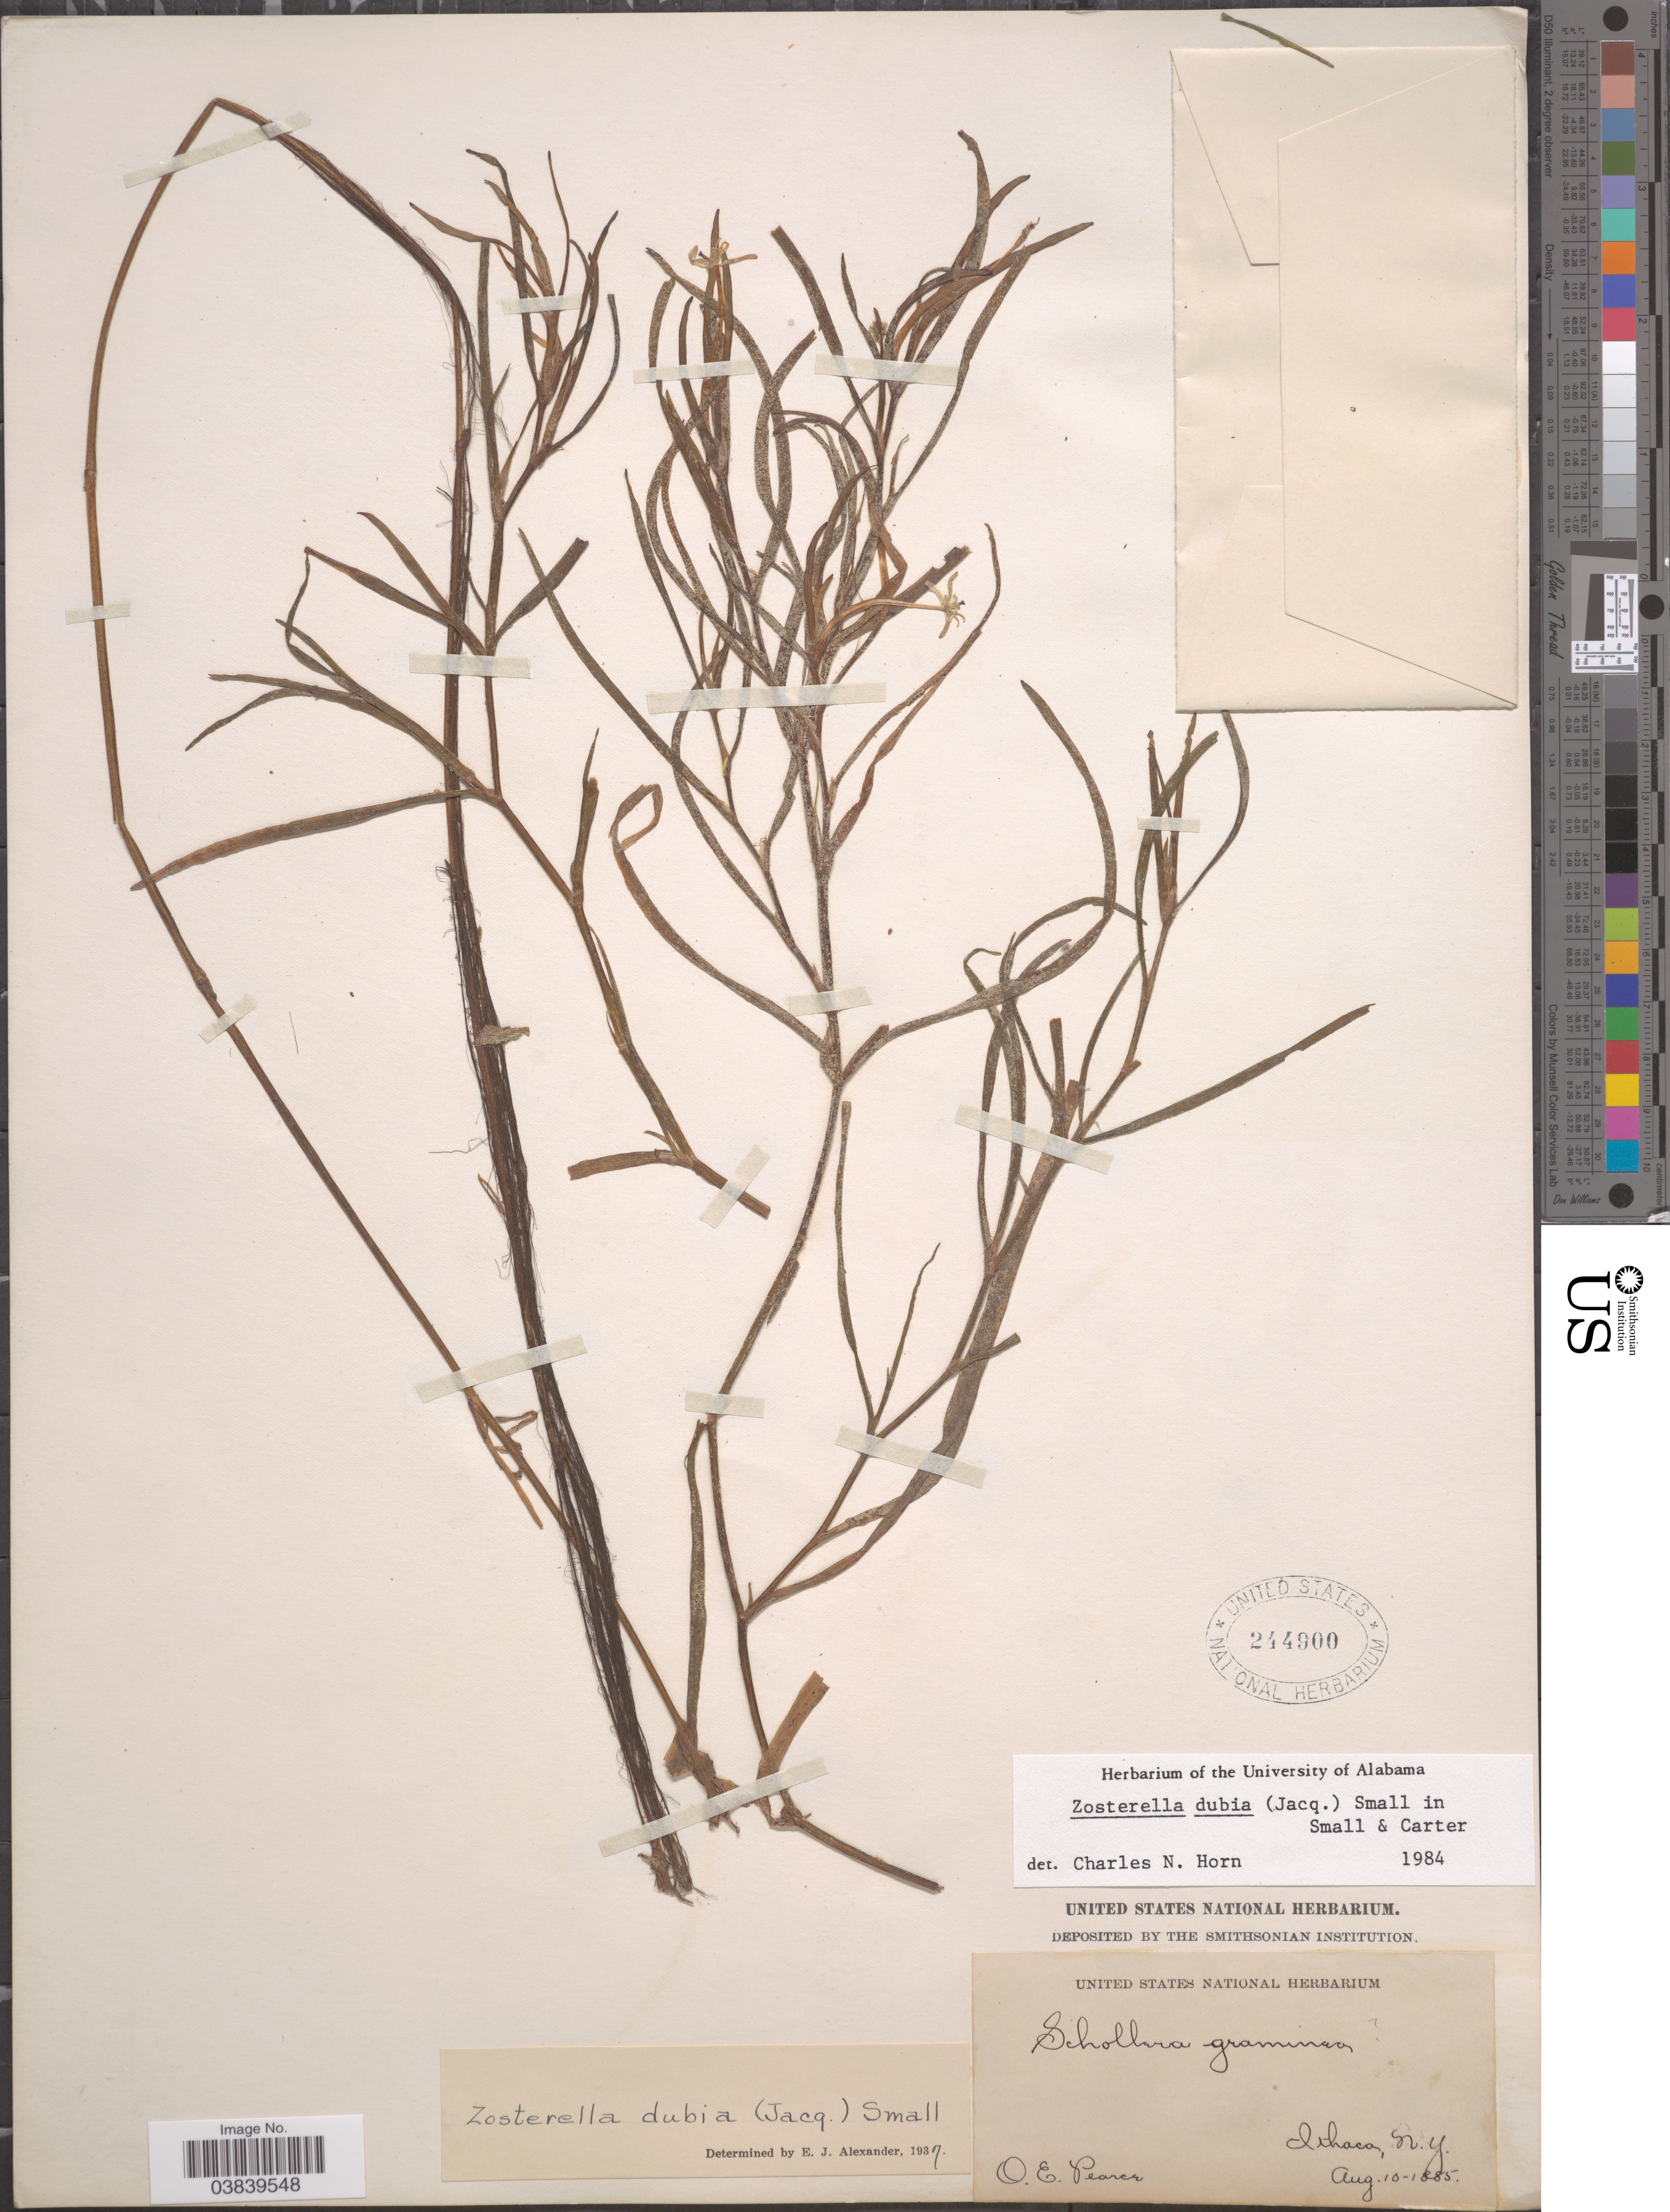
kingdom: Plantae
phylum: Tracheophyta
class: Liliopsida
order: Commelinales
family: Pontederiaceae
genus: Heteranthera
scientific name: Heteranthera dubia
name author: (Jacq.) MacMill.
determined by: Strong, Mark T., (BOT), Smithsonian Institution - National Museum of Natural History (UNITED STATES)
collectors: O. E. Pearce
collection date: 1885-08-10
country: United States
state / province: New York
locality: Ithaca.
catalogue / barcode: US 244900